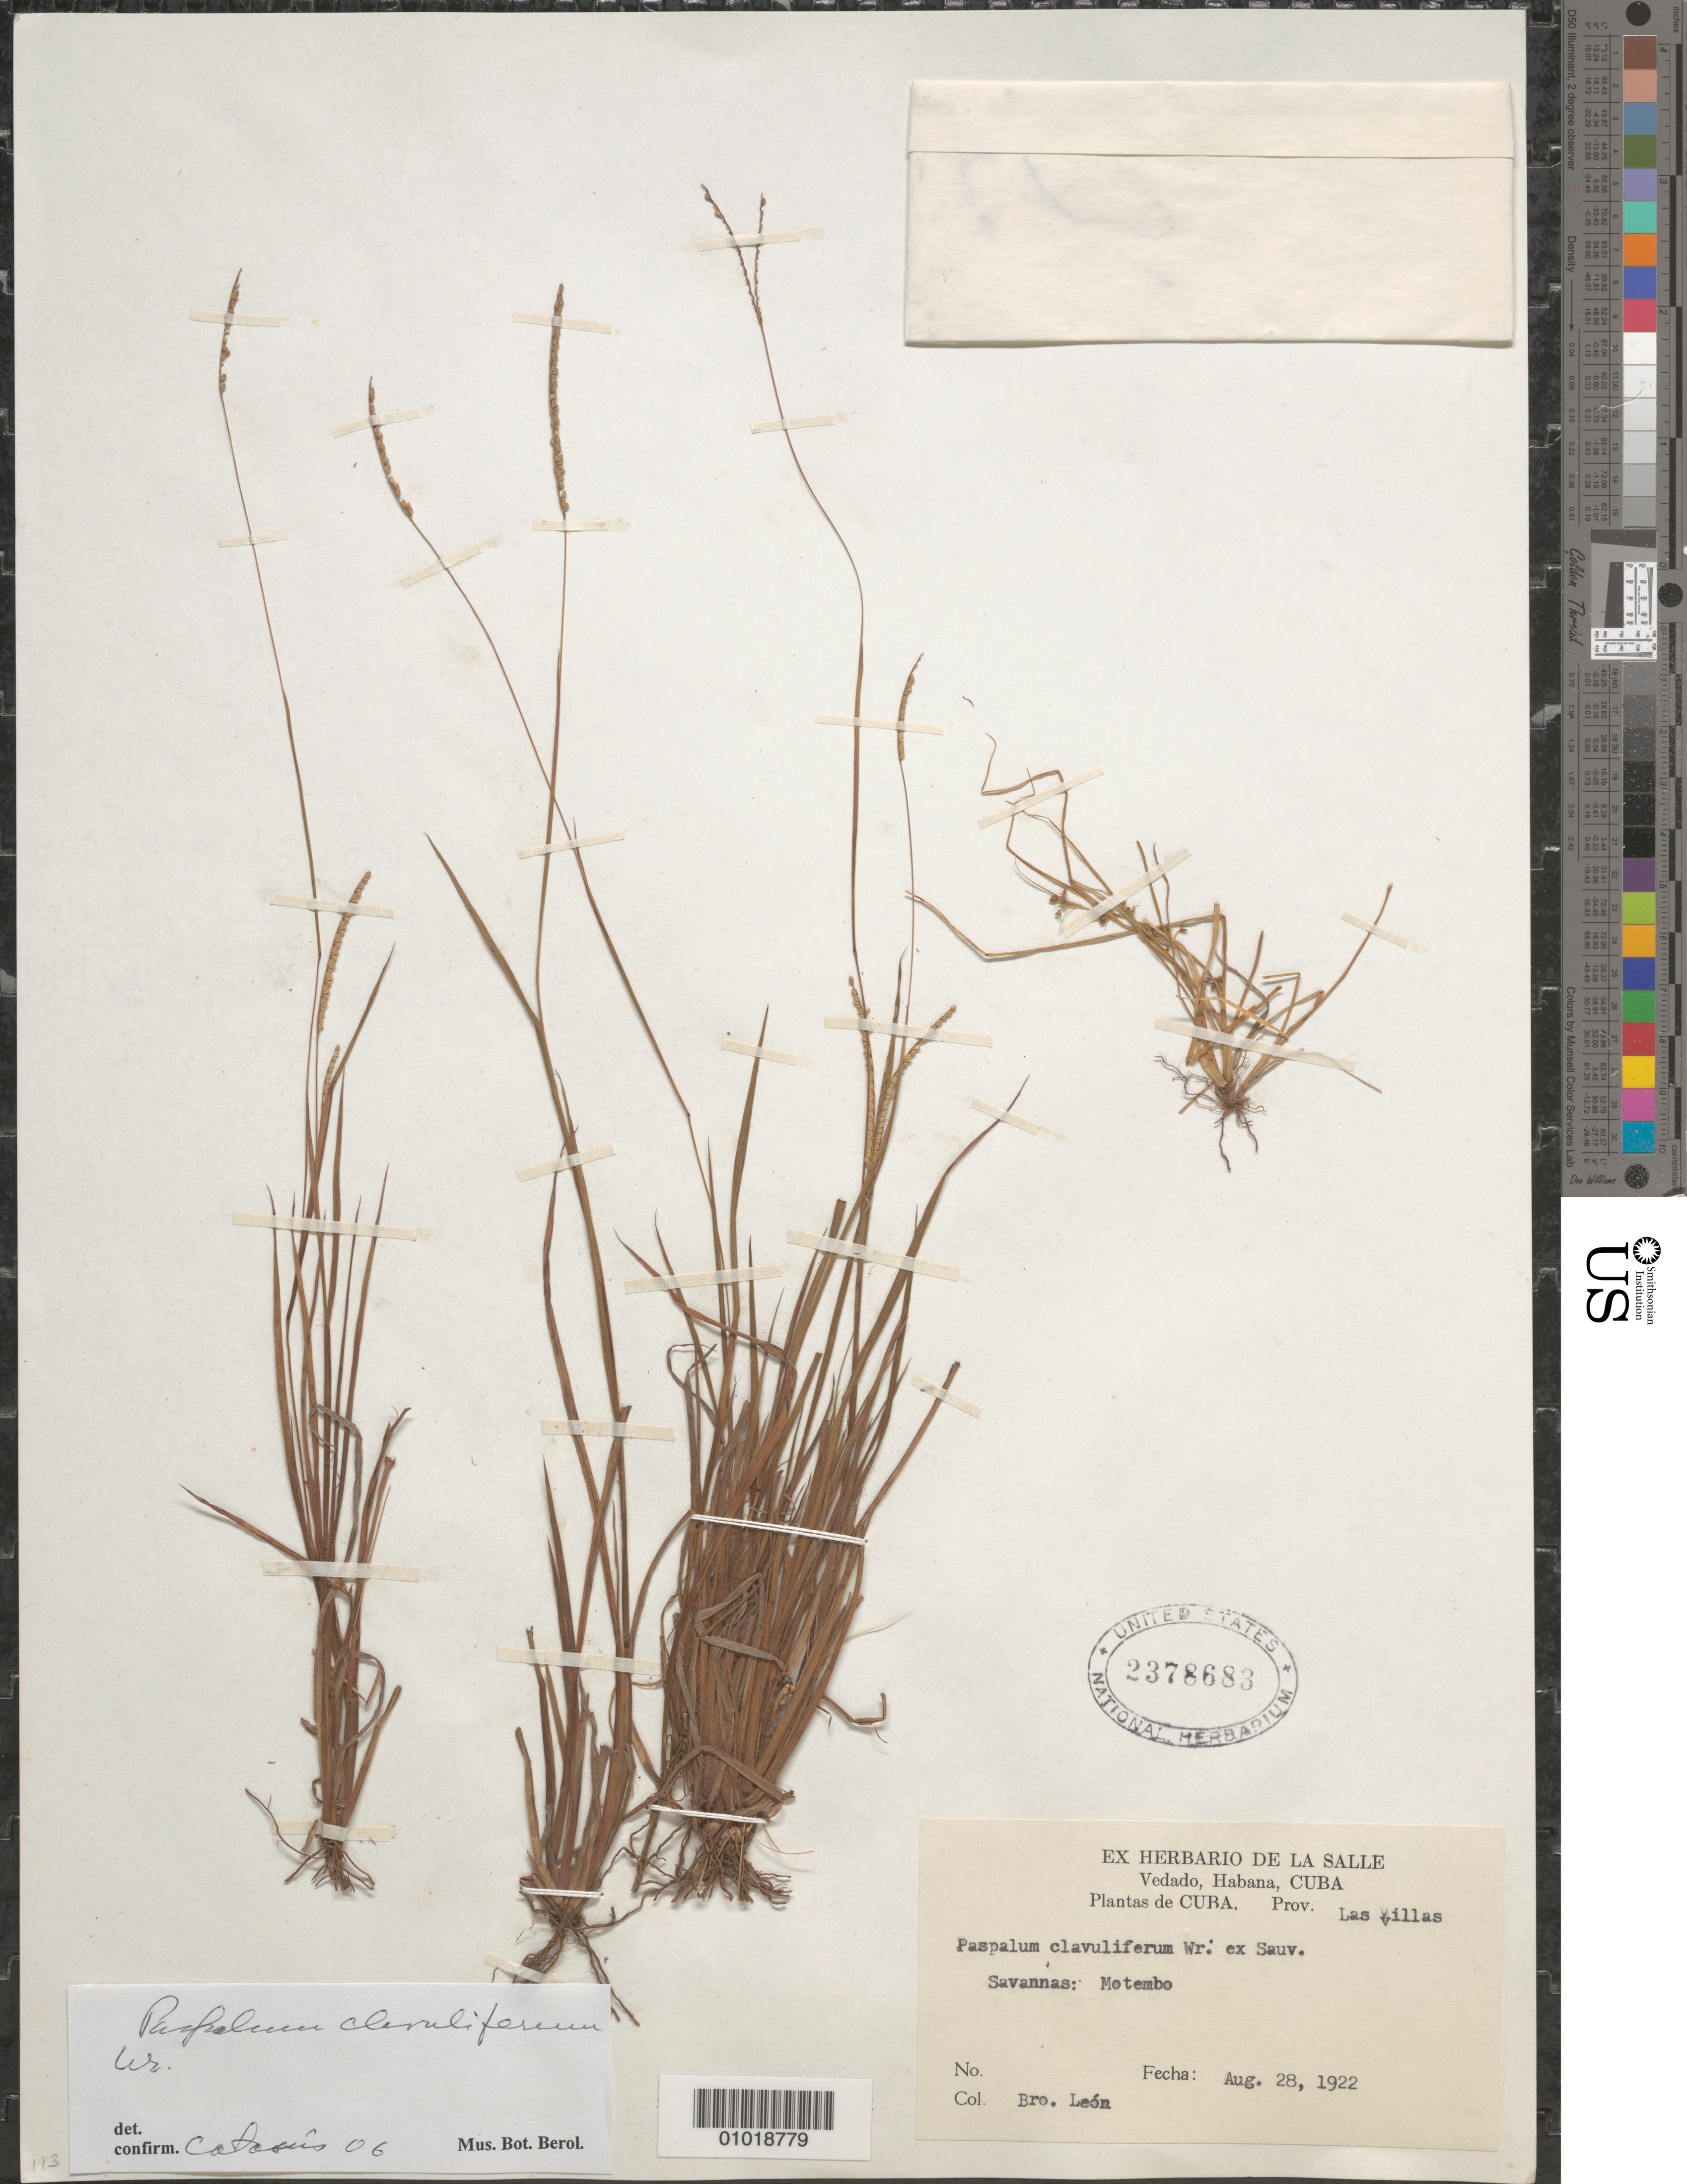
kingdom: Plantae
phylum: Tracheophyta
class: Liliopsida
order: Poales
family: Poaceae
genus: Paspalum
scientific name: Paspalum clavuliferum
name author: C. Wright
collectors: Bro. León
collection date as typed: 28 Aug 1922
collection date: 1922-08-28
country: Cuba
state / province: Villa Clara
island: Cuba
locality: Motembo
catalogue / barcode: US 2378683